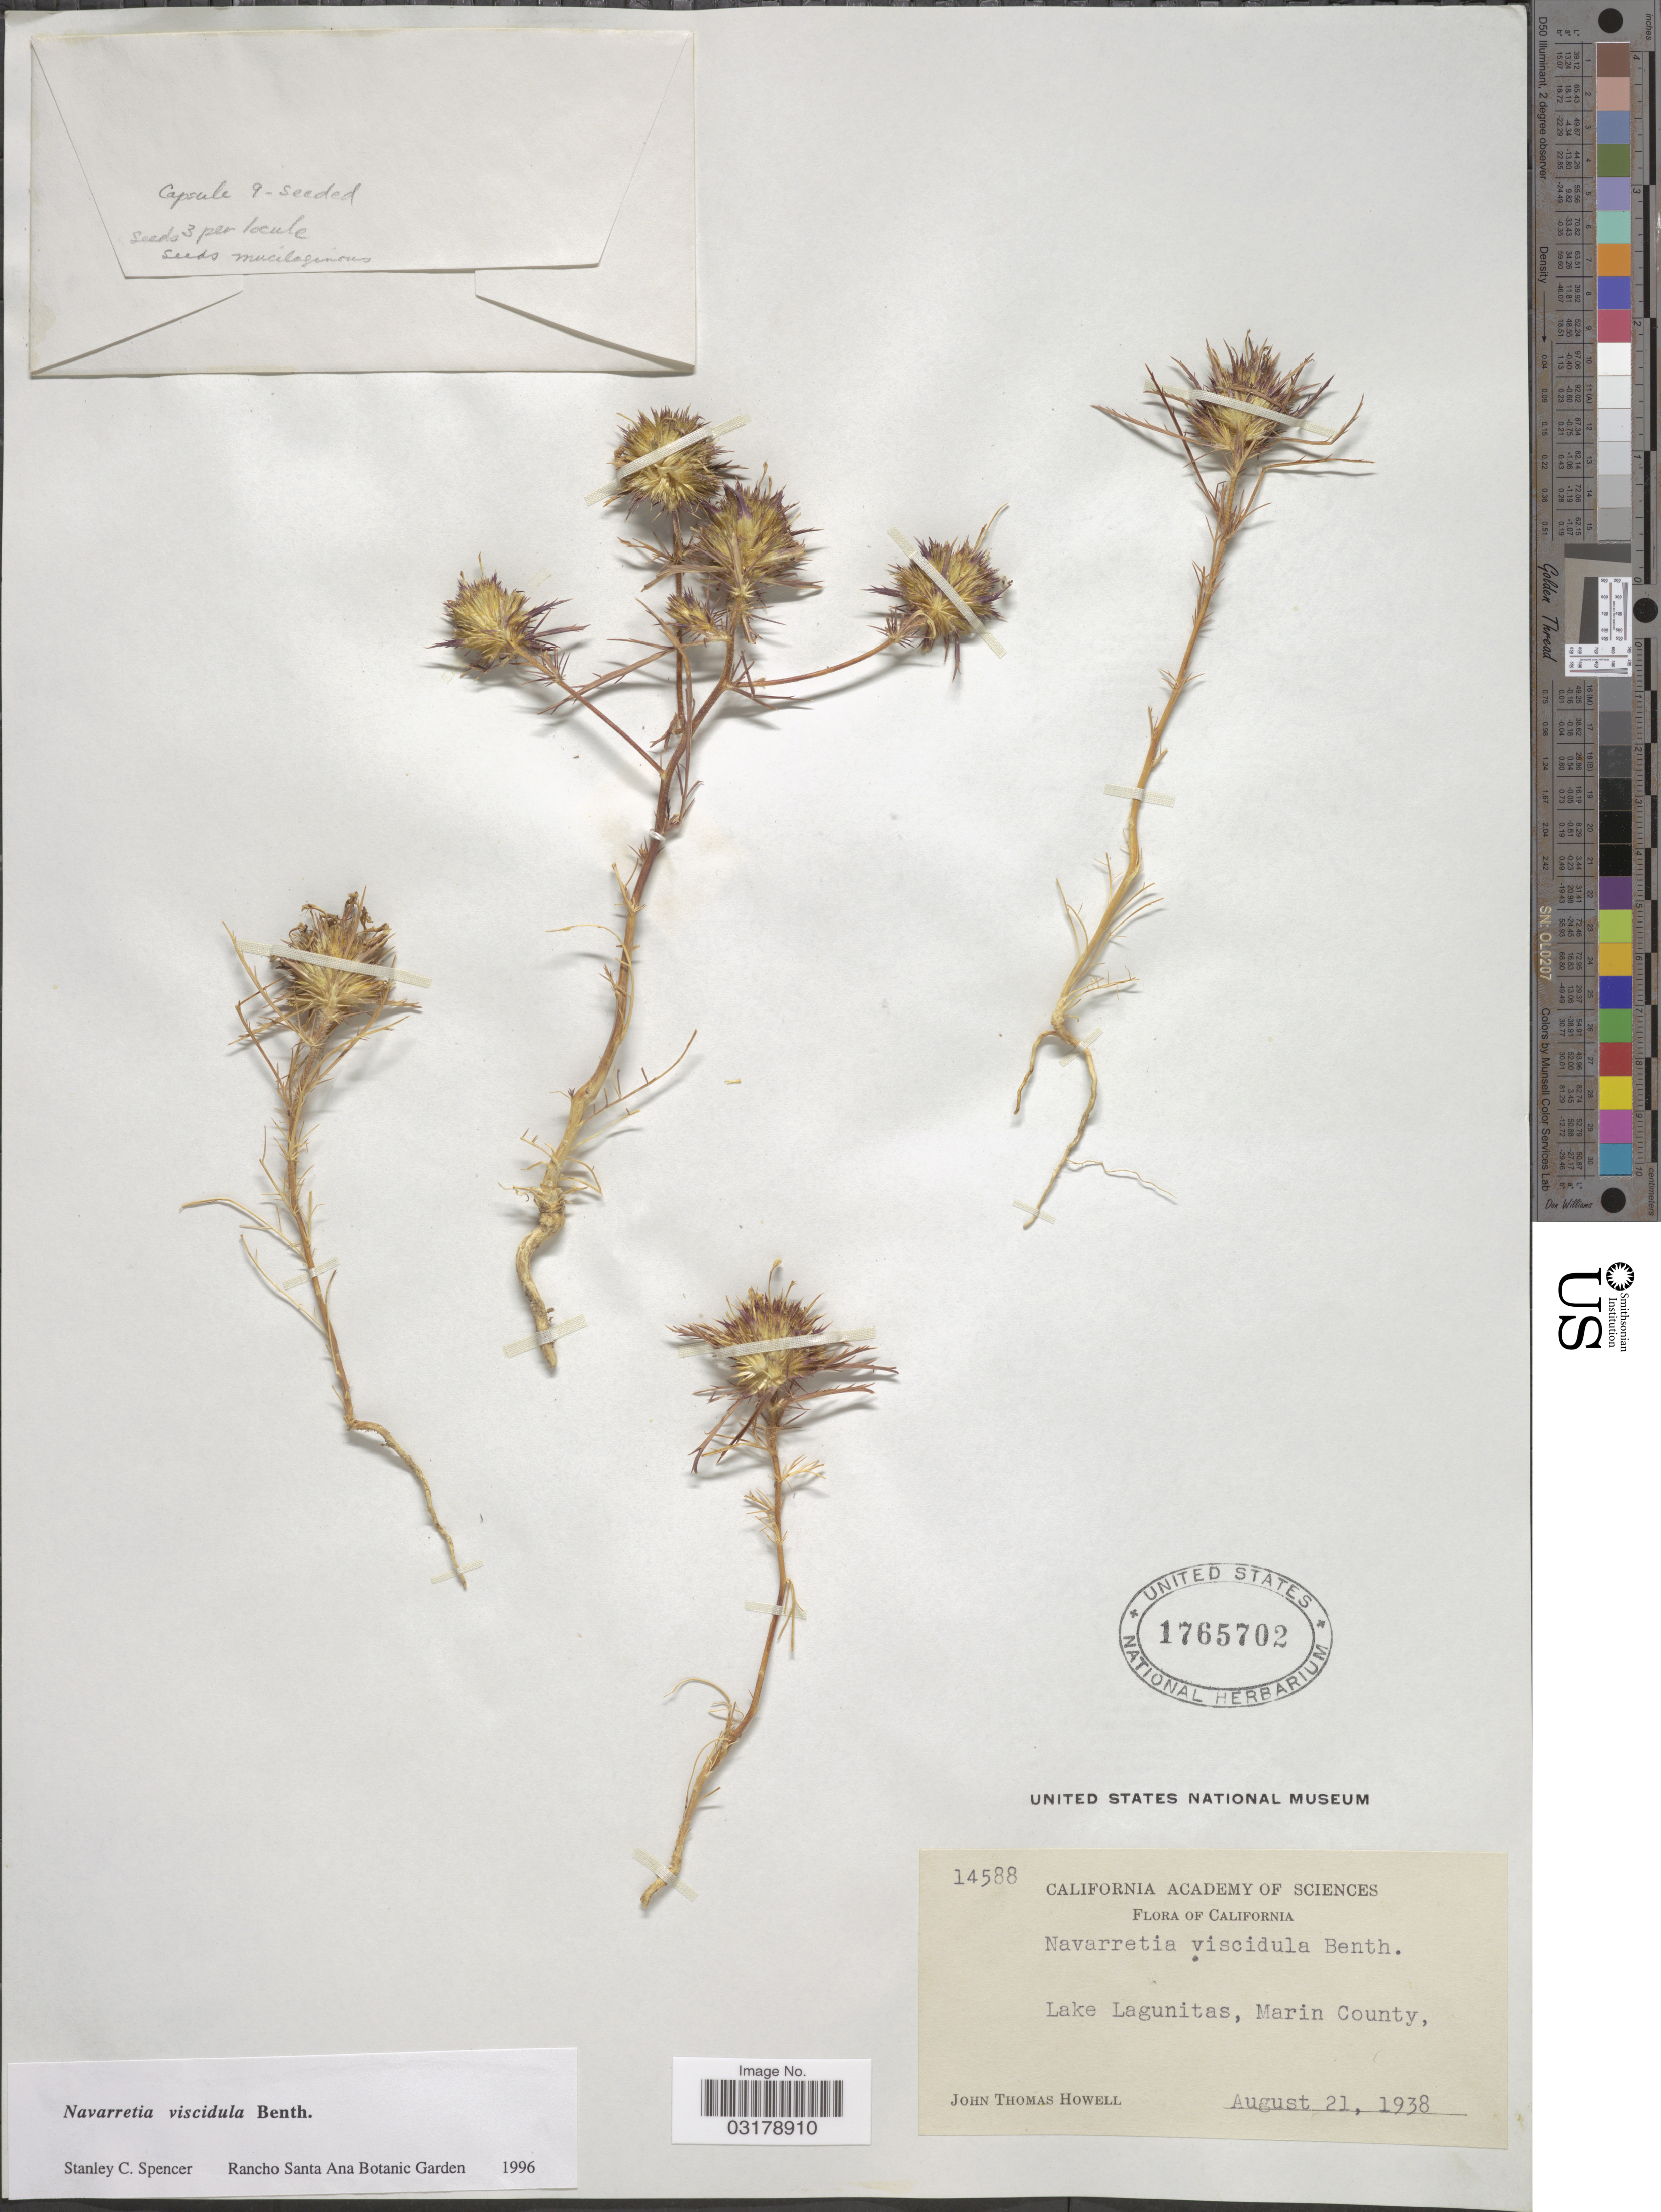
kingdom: Plantae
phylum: Tracheophyta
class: Magnoliopsida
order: Ericales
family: Polemoniaceae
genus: Navarretia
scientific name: Navarretia viscidula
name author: Benth.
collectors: J. T. Howell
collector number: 14588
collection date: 1938-08-21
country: United States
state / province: California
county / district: Marin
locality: Lake Lagunitas, Marin County.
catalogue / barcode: US 1765702